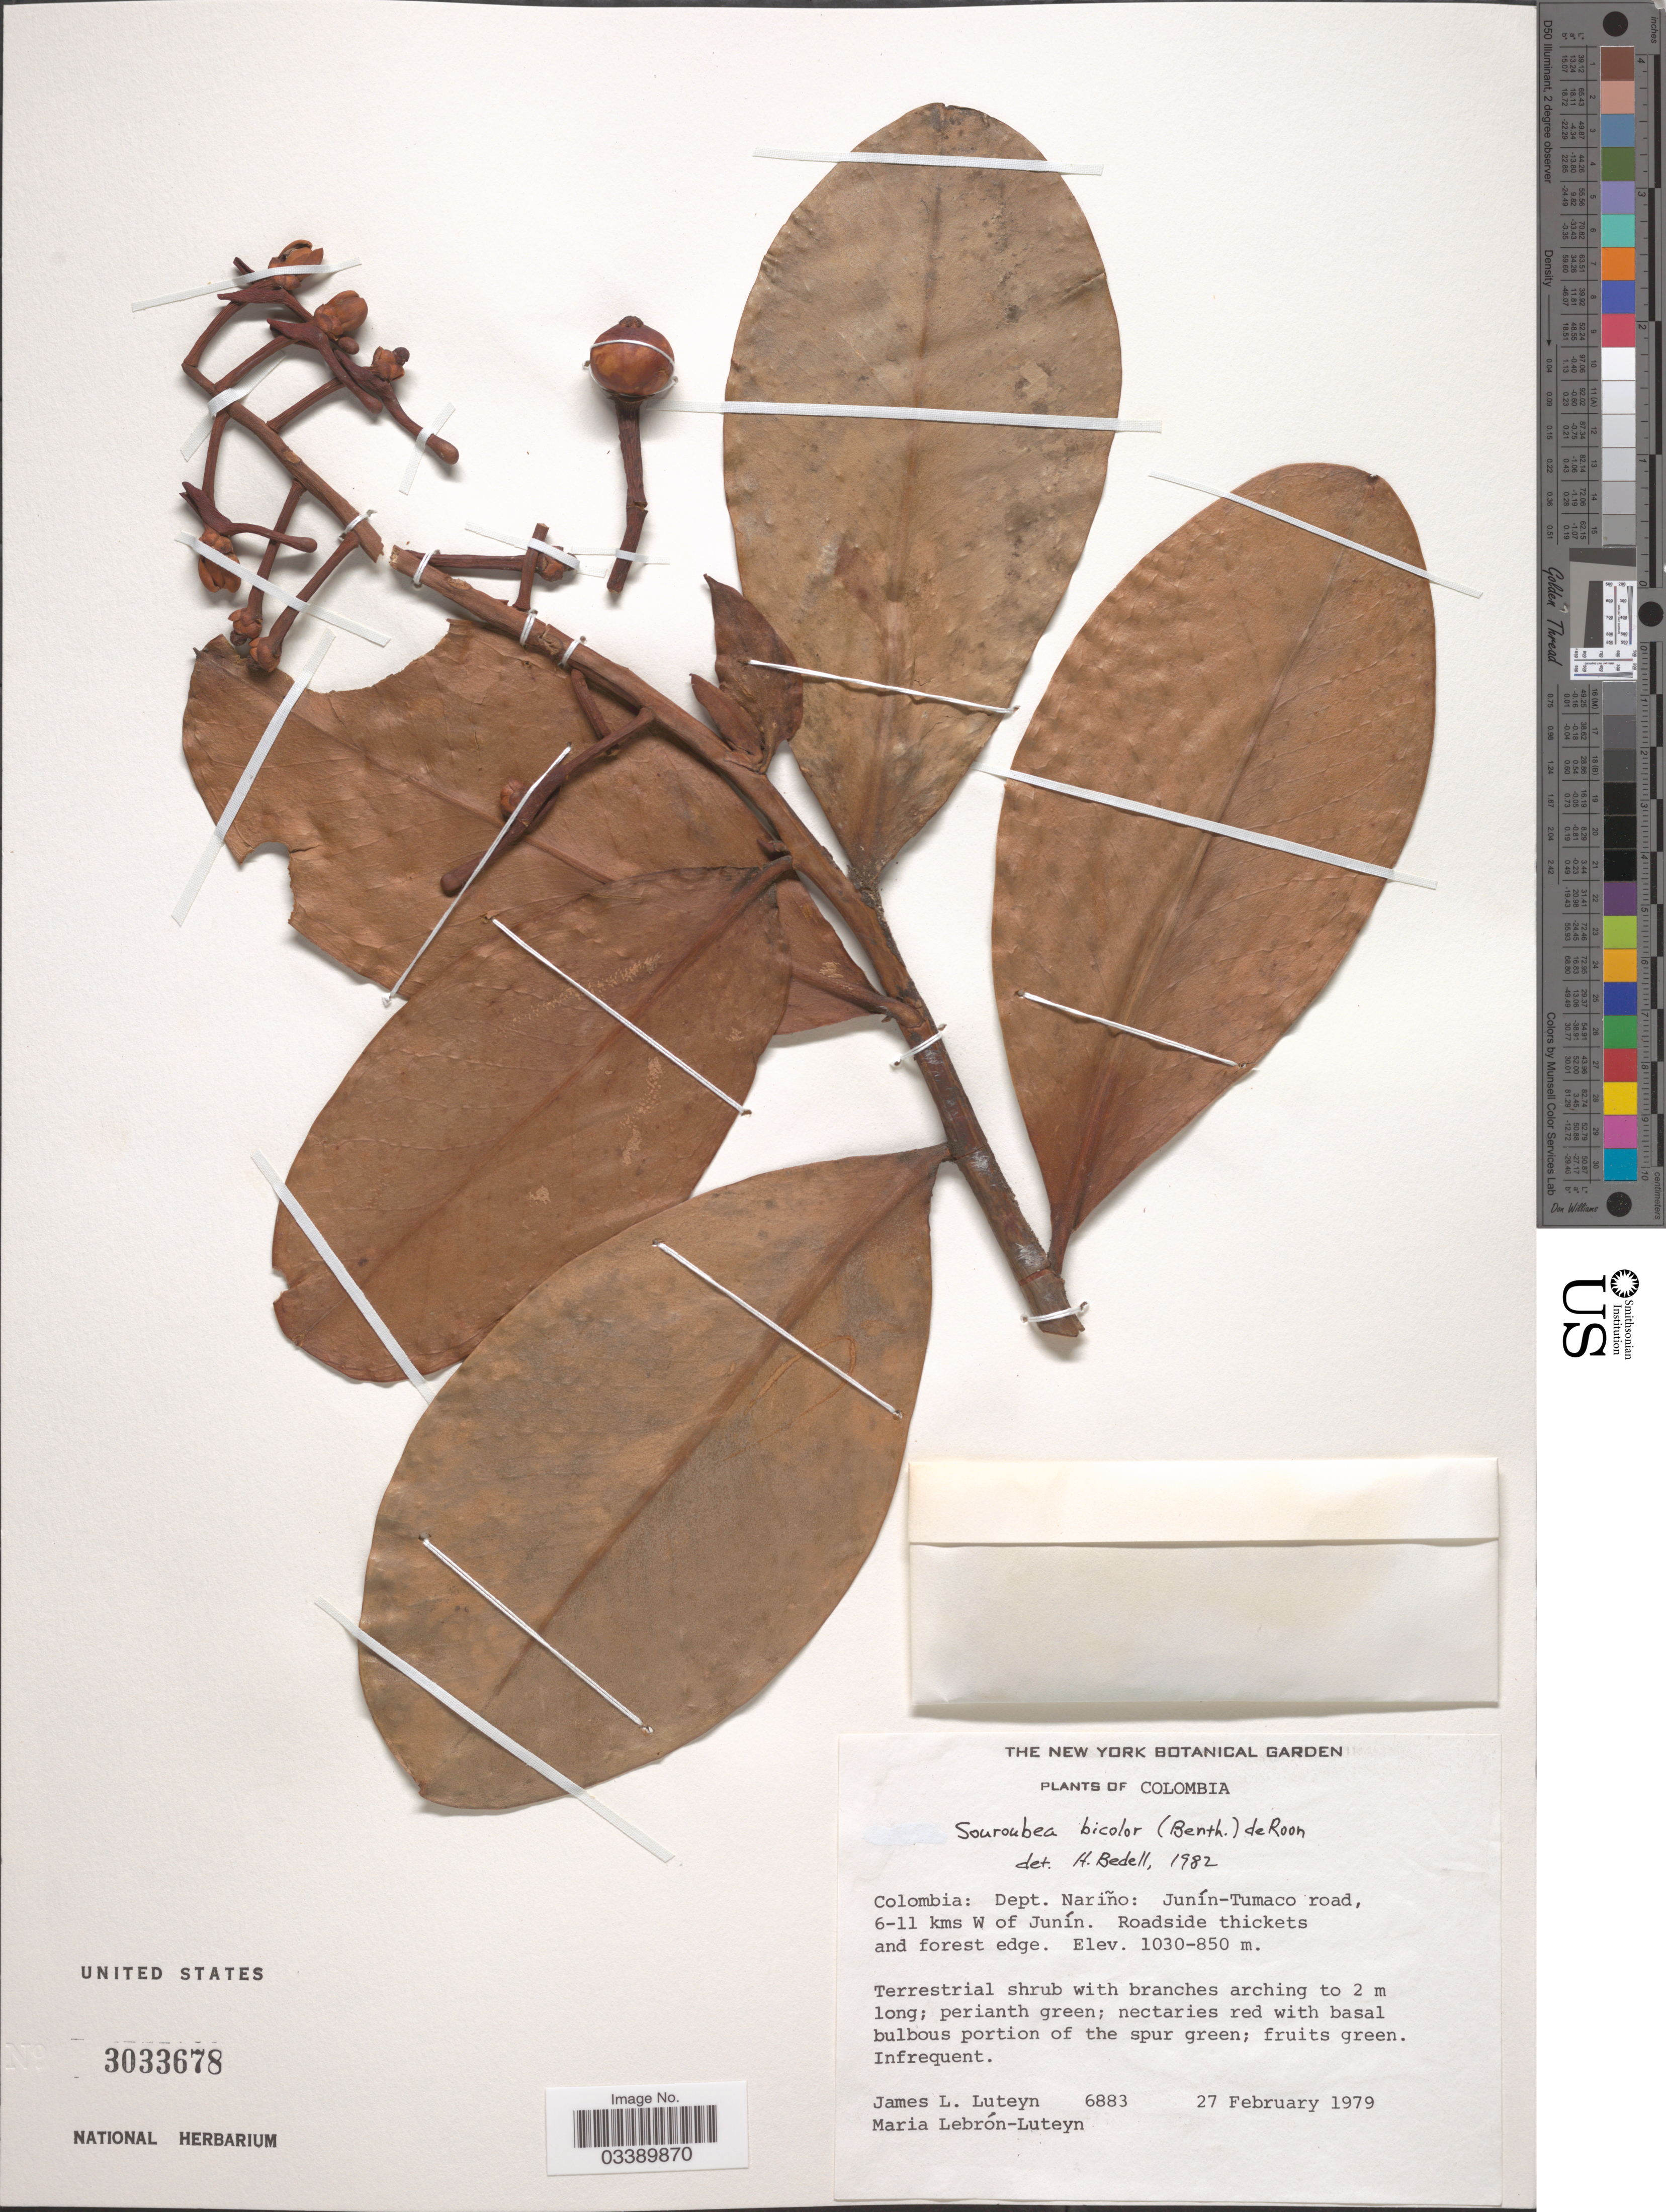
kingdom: Plantae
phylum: Tracheophyta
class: Magnoliopsida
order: Ericales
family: Marcgraviaceae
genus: Souroubea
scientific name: Souroubea bicolor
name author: (Benth.) de Roon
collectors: J. L. Luteyn & M. L. Lebrón-Luteyn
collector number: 6883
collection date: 1979-02-27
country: Colombia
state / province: Nariño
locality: Dept. Nariño: Junín-Tumaco road, 6-11 kms W of Junín.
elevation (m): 850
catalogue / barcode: US 3033678